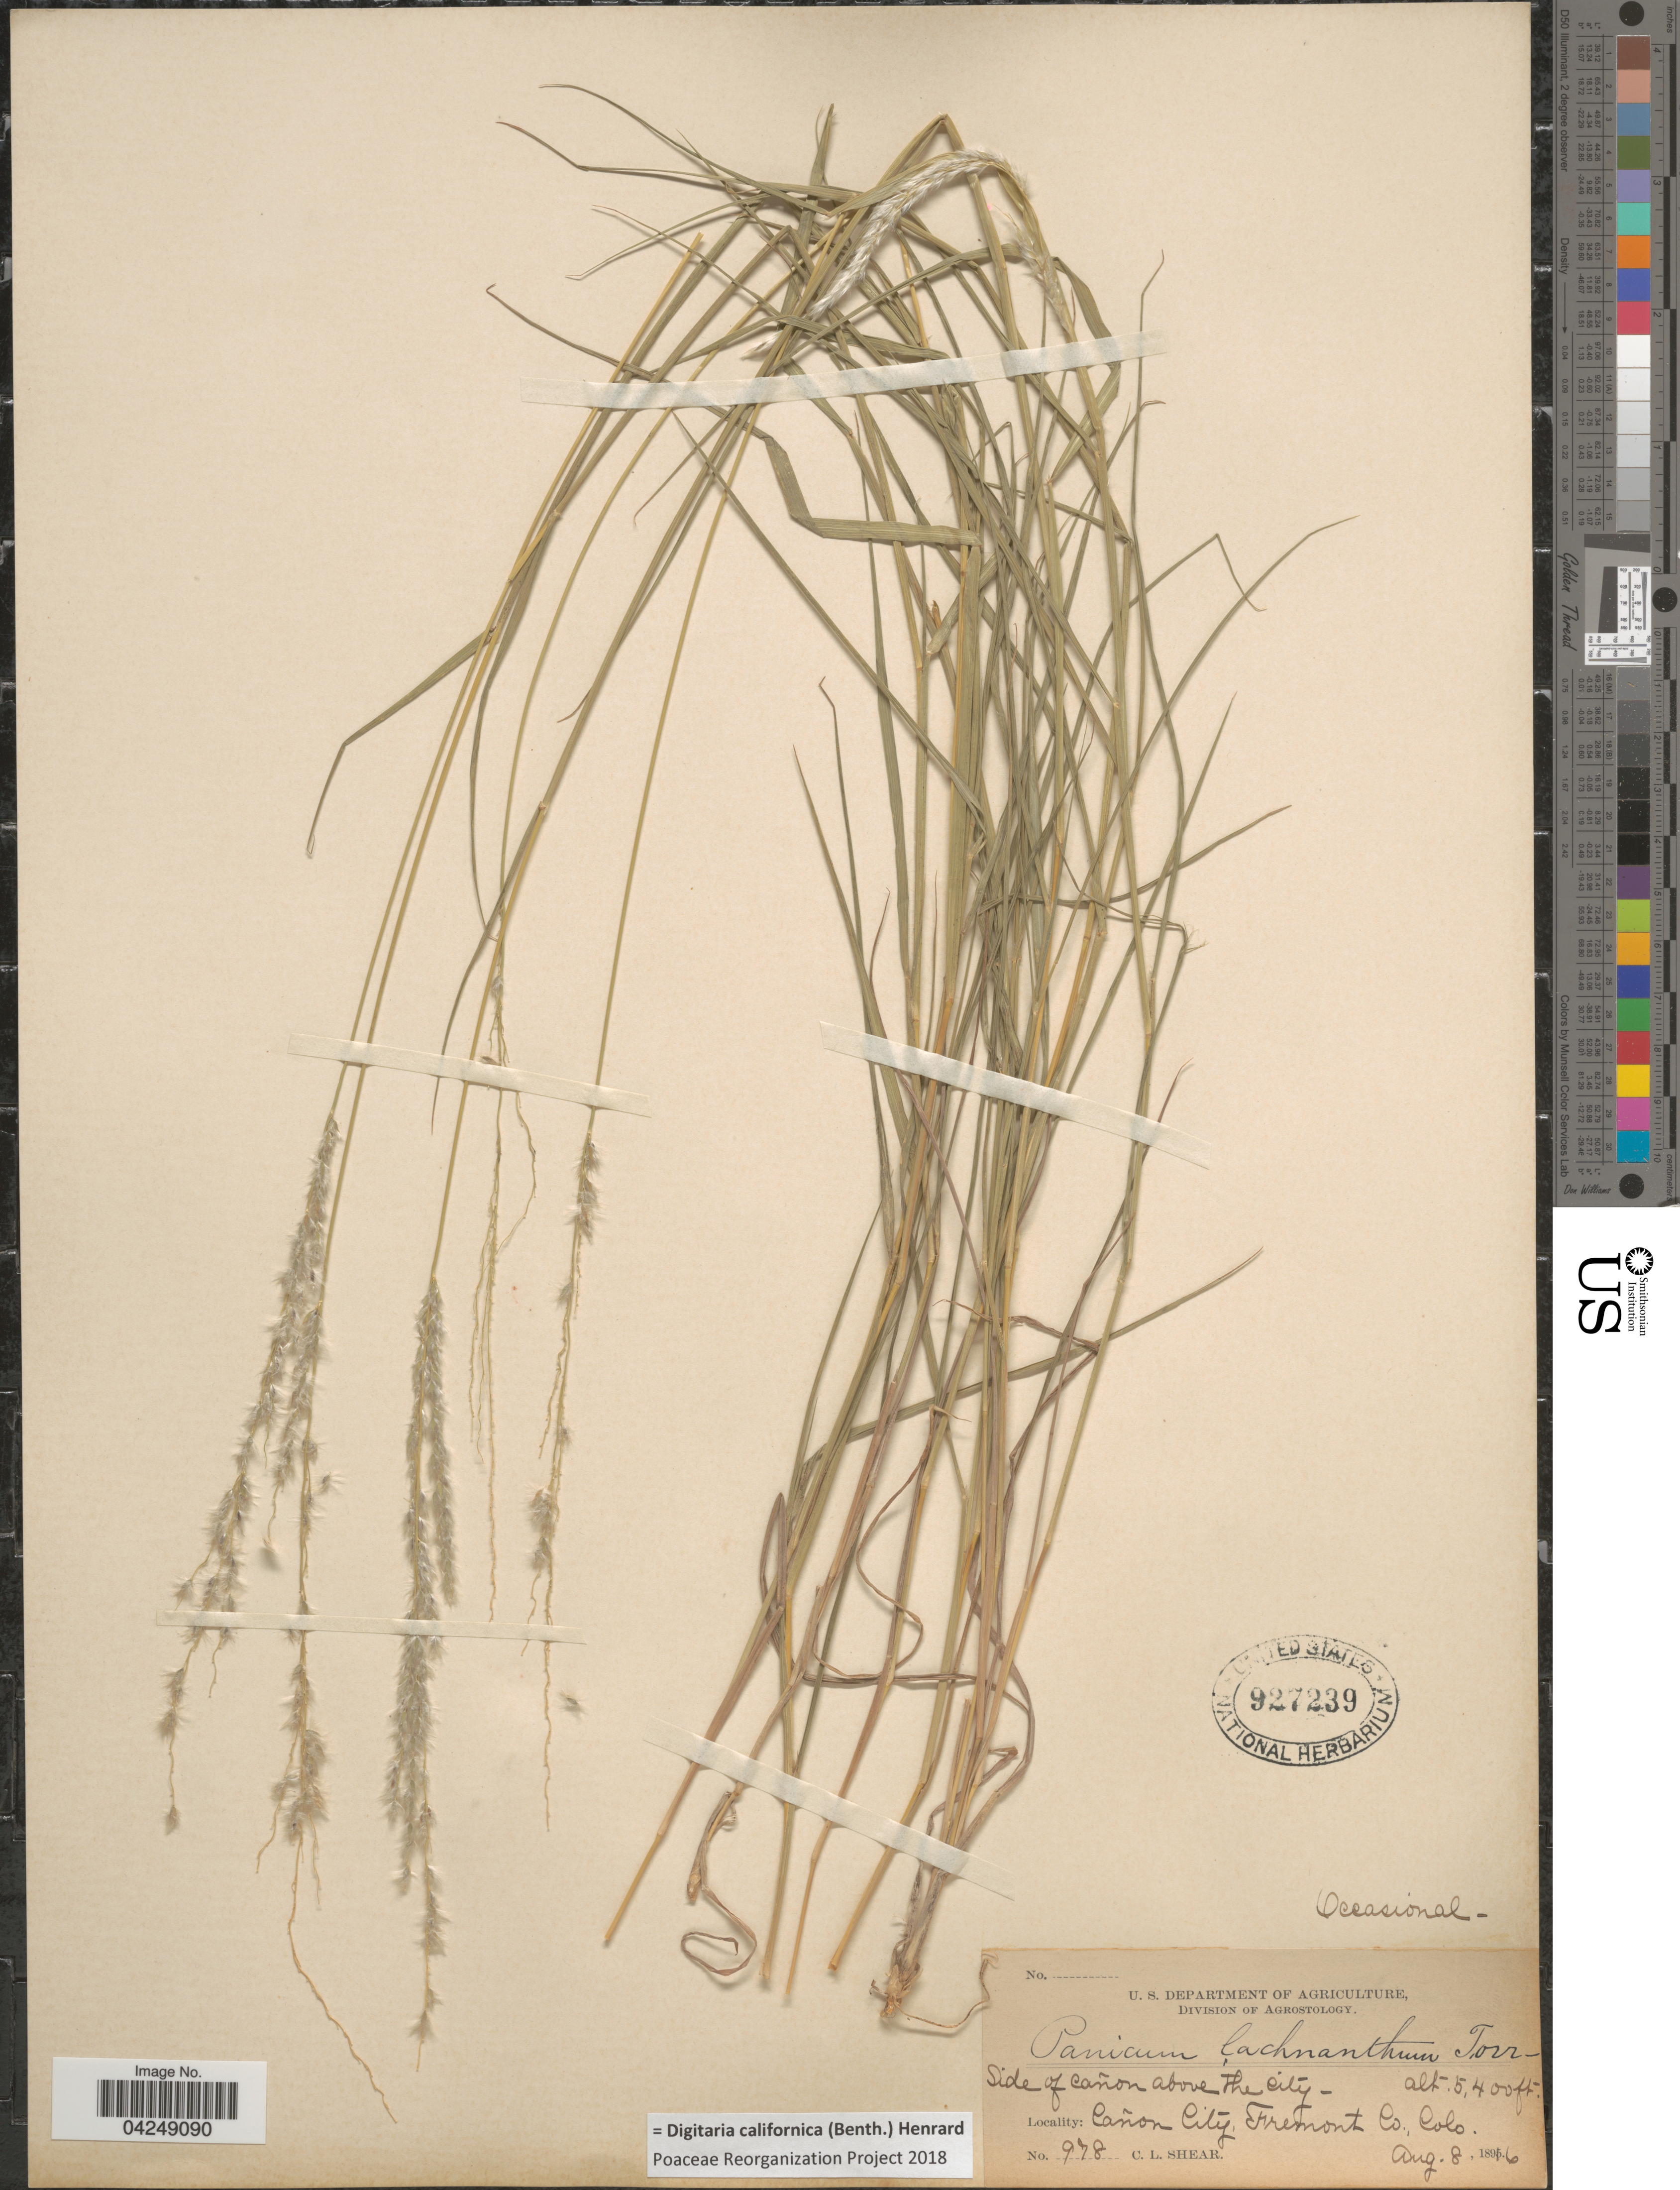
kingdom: Plantae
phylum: Tracheophyta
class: Liliopsida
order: Poales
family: Poaceae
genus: Digitaria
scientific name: Digitaria californica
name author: (Benth.) Henr.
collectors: C. L. Shear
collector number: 978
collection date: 1896-08-08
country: United States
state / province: Colorado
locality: Side of cañon above the city. Cañon City, Fremont Co.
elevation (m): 1646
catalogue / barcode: US 927239